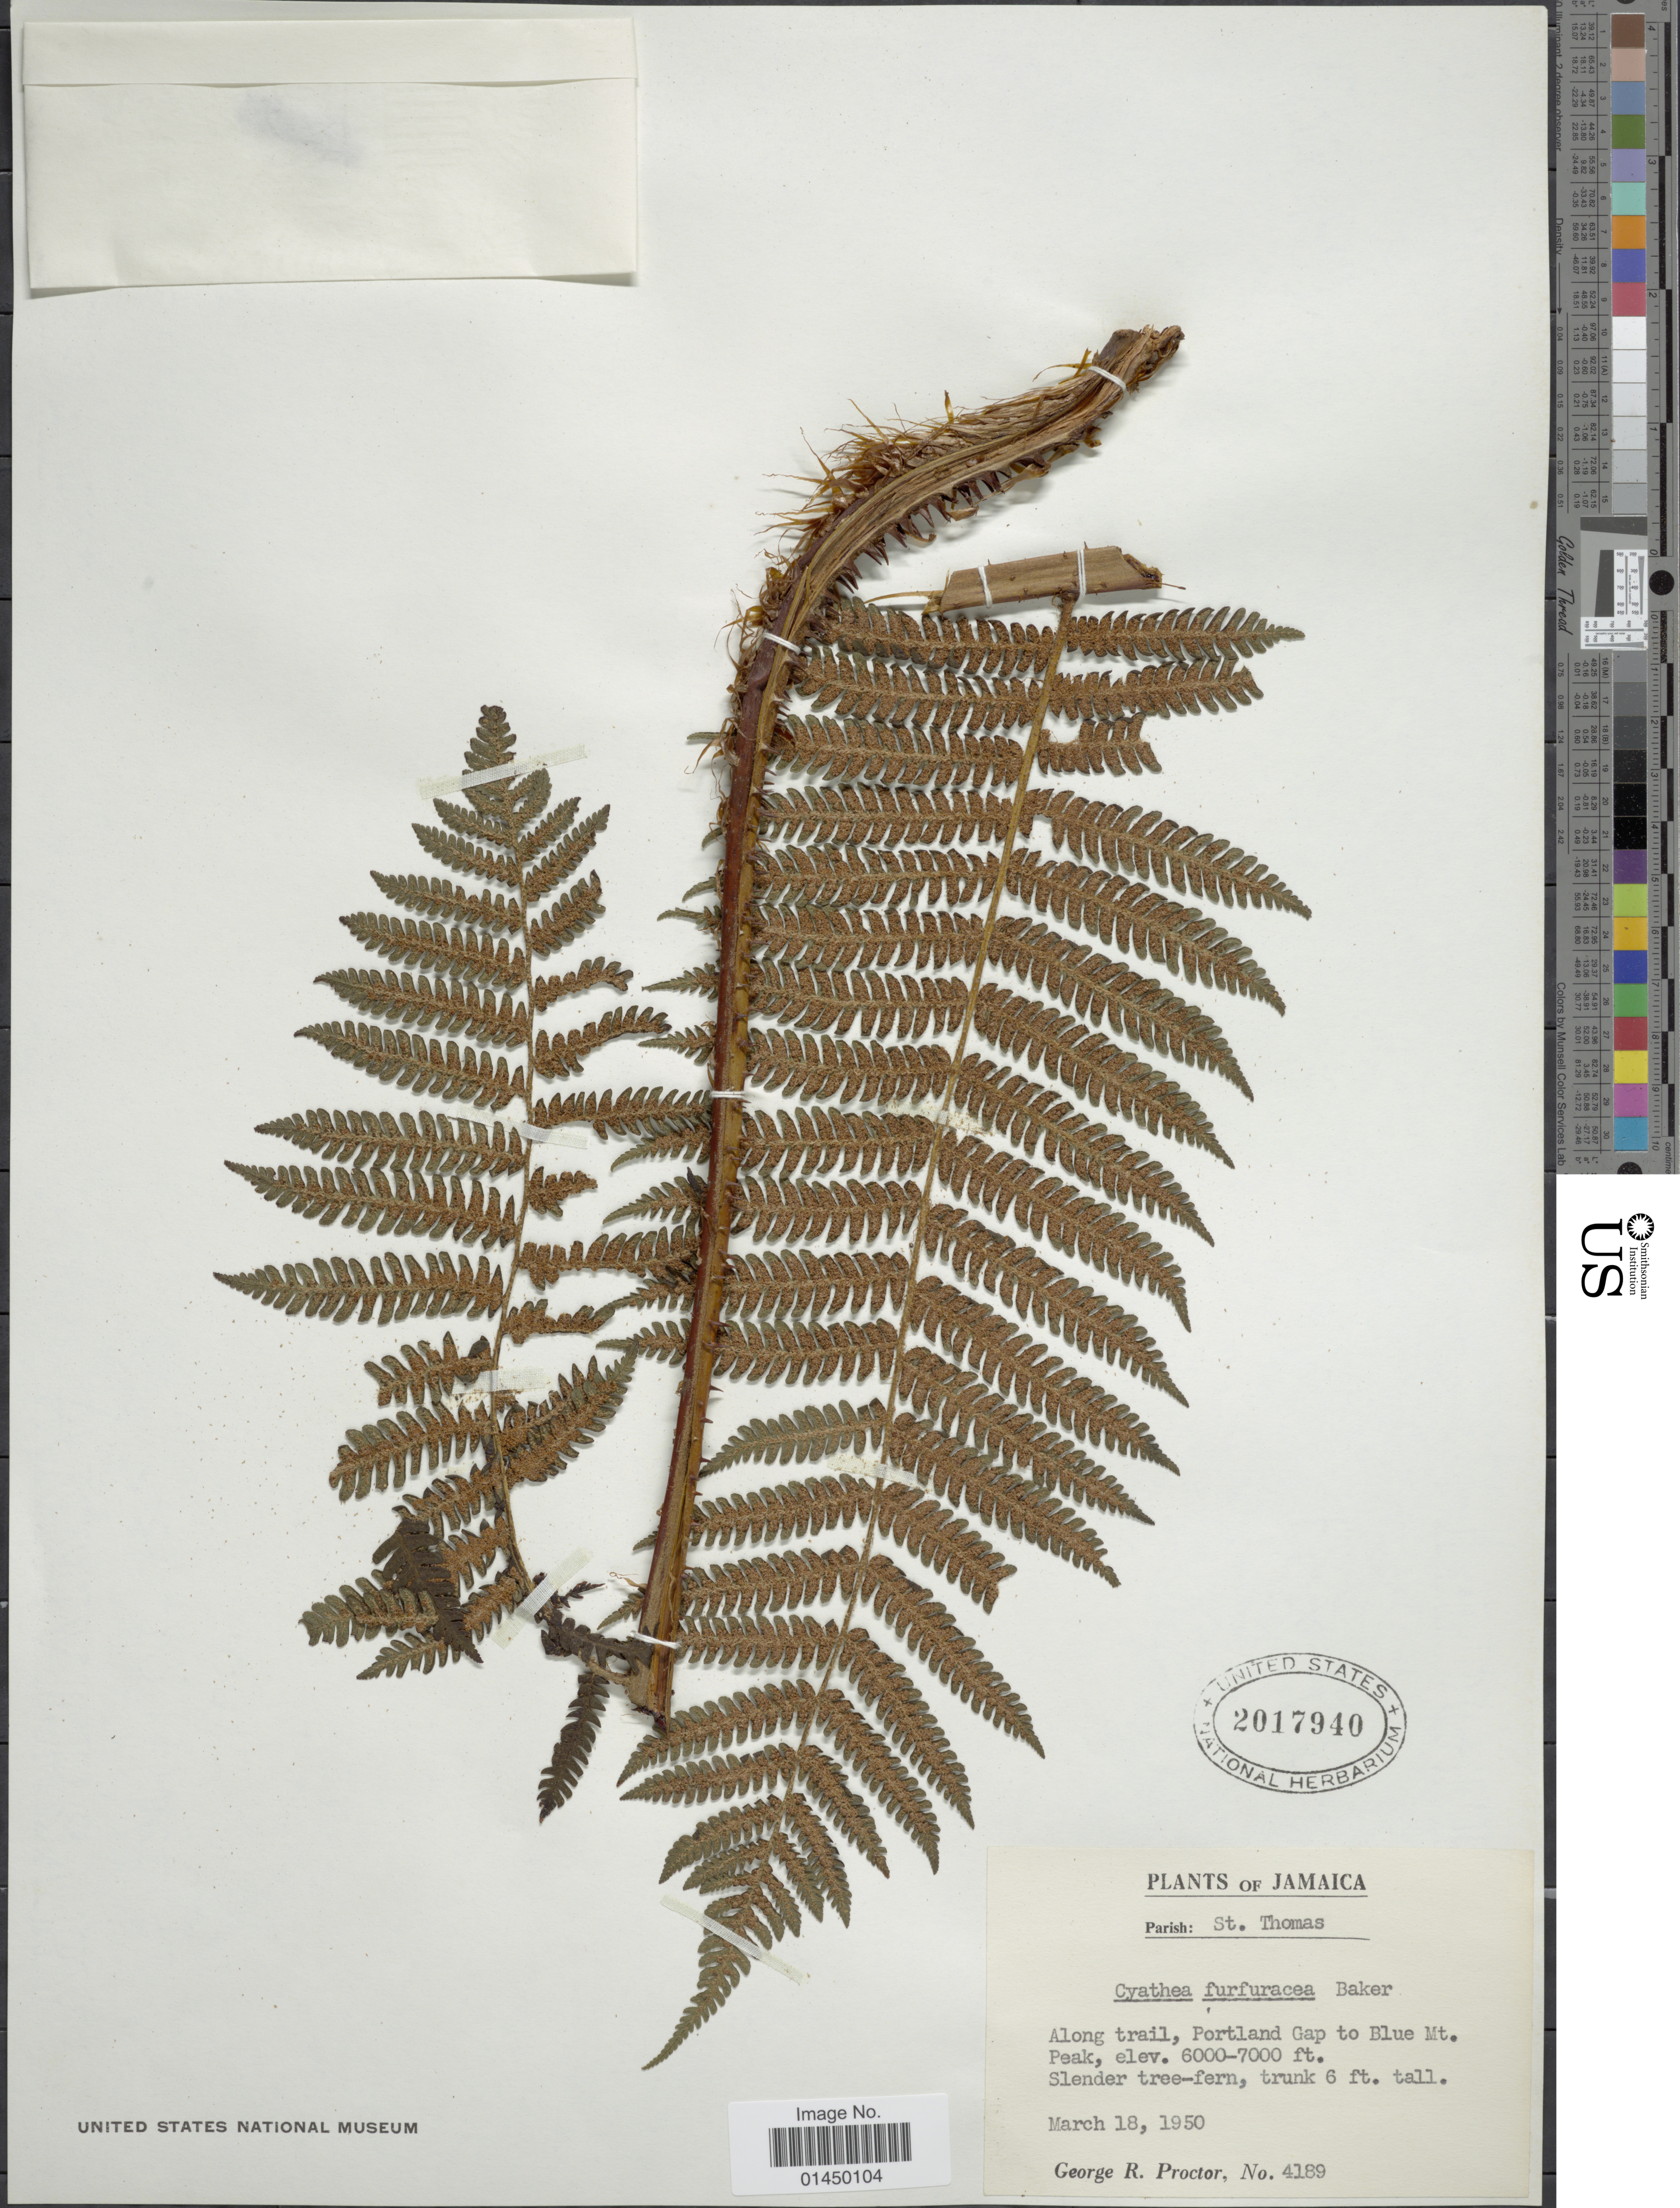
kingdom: Plantae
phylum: Tracheophyta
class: Polypodiopsida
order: Cyatheales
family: Cyatheaceae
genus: Cyathea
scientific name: Cyathea furfuracea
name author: Christ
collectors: G. R. Proctor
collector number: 4189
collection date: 1950-03-18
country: Jamaica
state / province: Saint Thomas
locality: Parish: St. Thomas, Along trail, Portland Gap to Blue Mt. Peak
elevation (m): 1829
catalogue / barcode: US 2017940